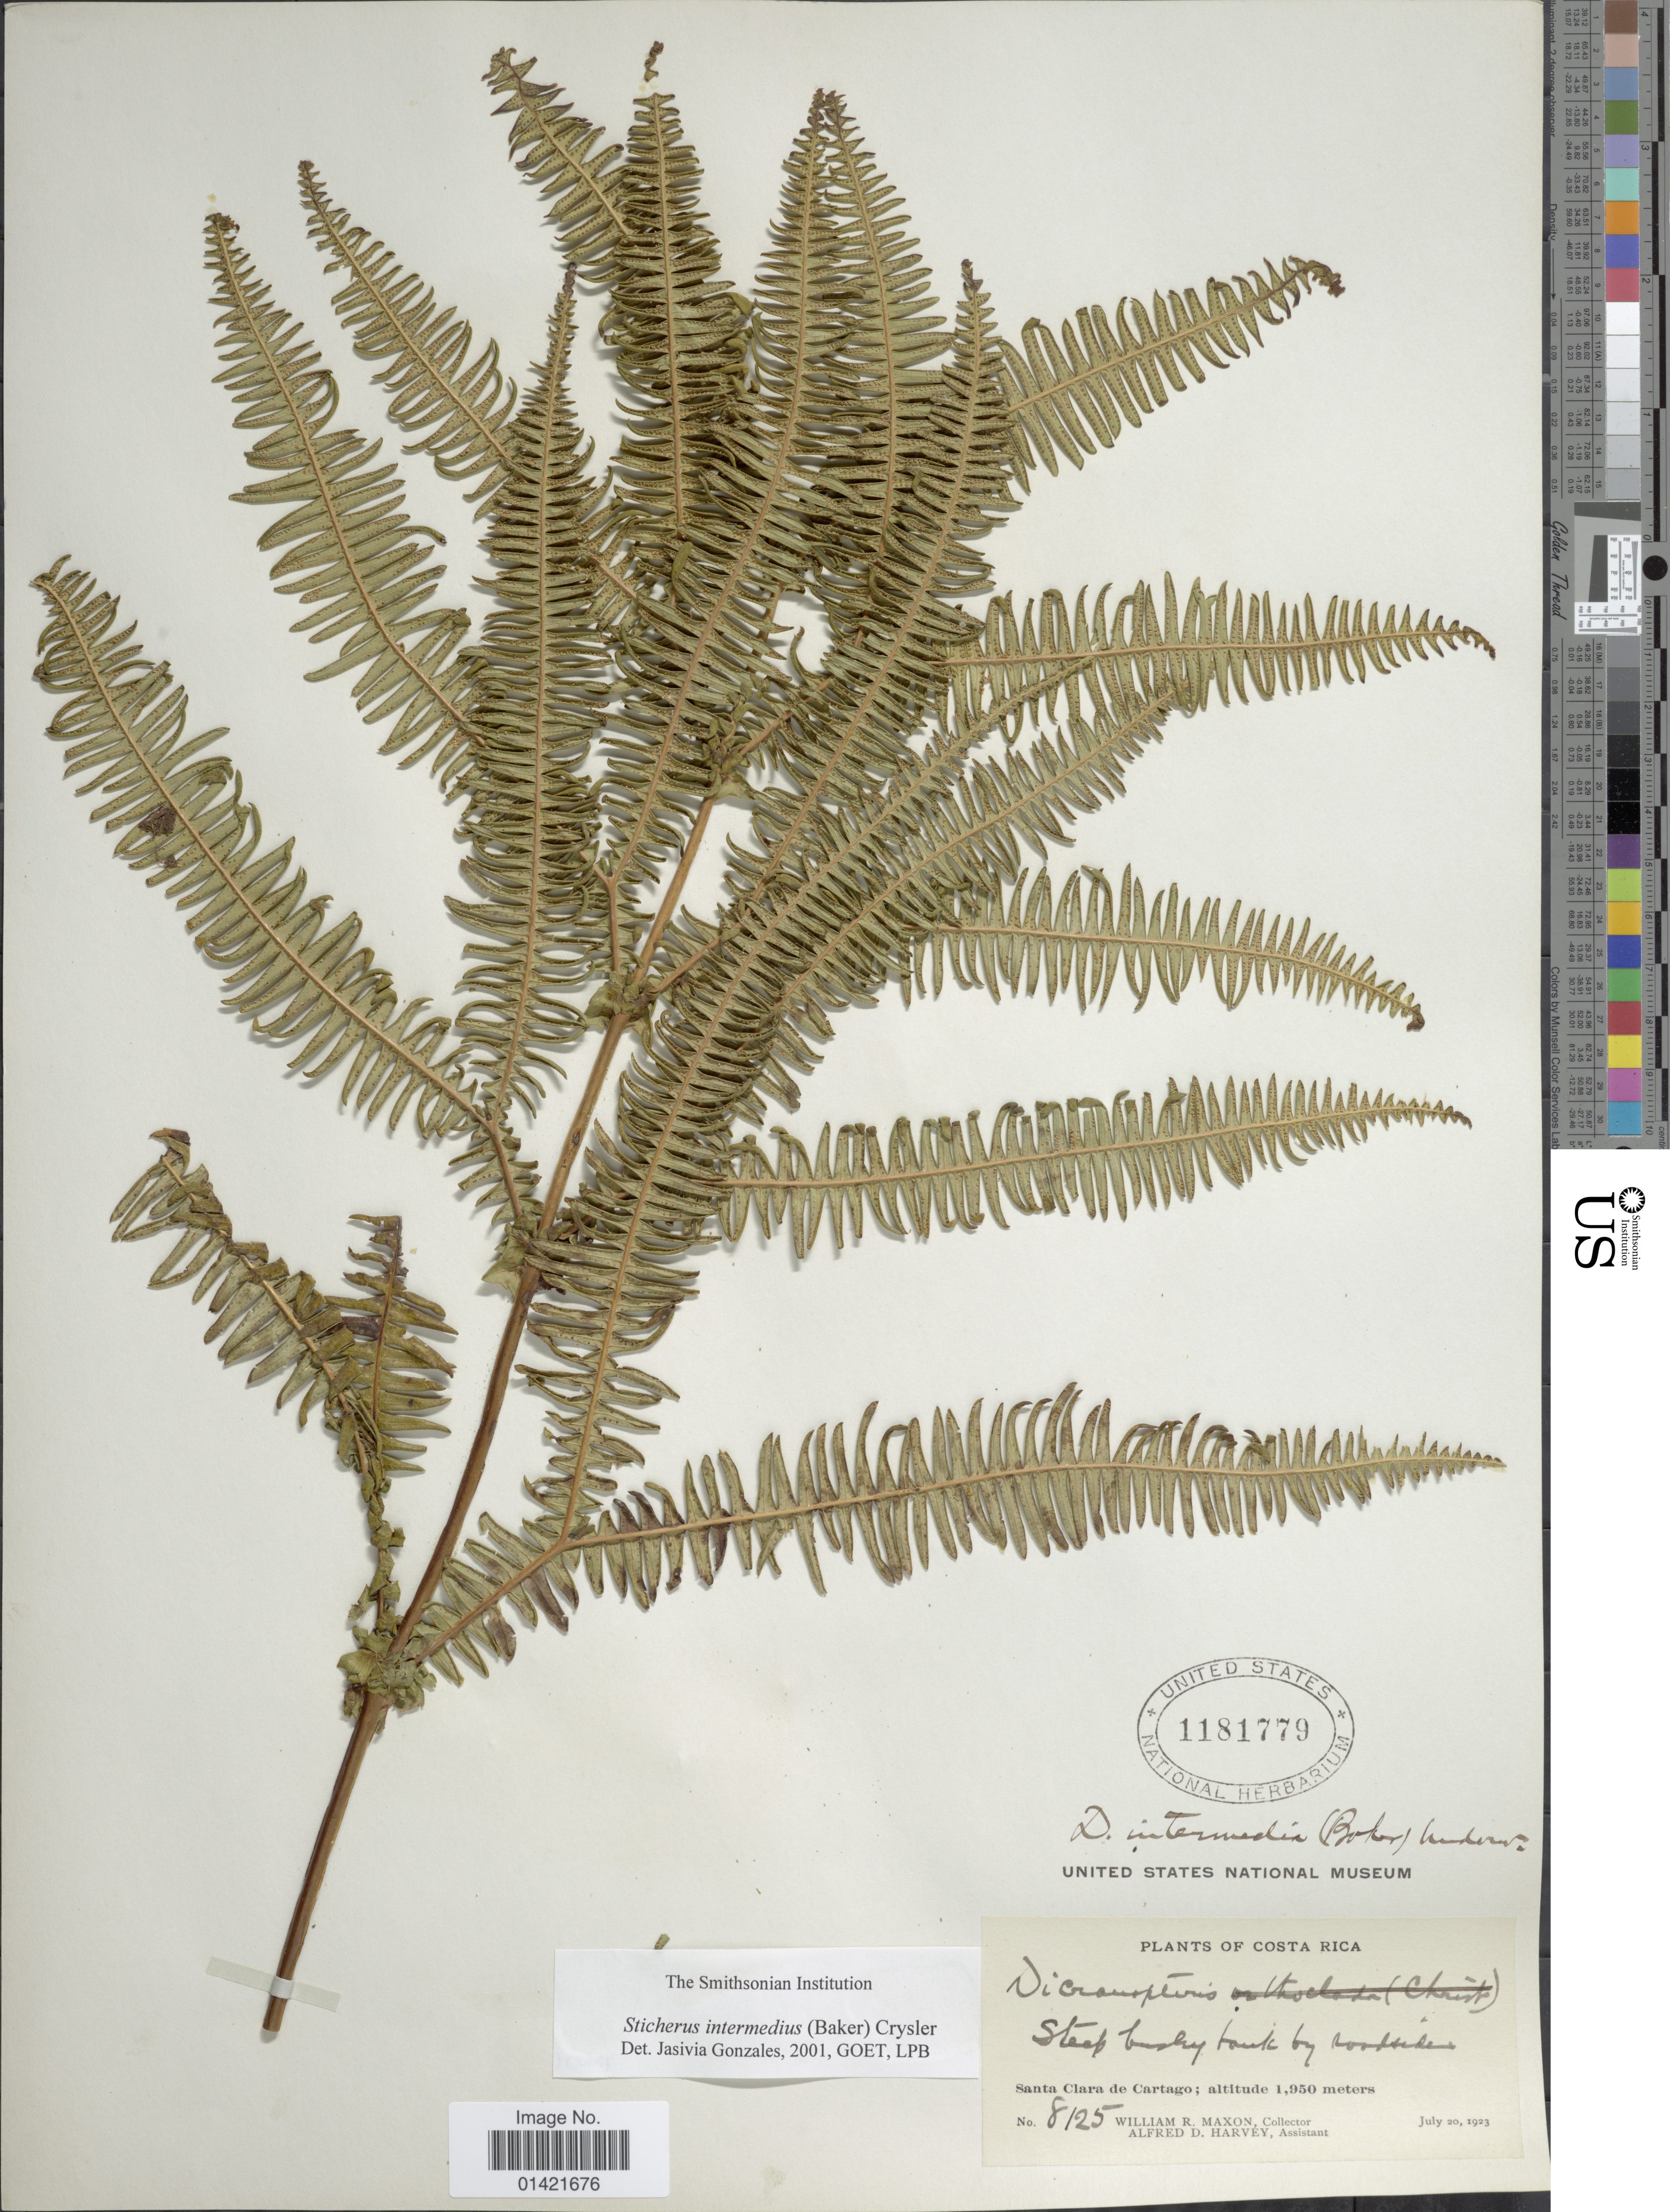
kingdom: Plantae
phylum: Tracheophyta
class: Polypodiopsida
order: Gleicheniales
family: Gleicheniaceae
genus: Sticherus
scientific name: Sticherus intermedius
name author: (Baker) Chrysler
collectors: W. R. Maxon & A. D. Harvey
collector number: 8125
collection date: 1923-07-20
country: Costa Rica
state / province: Cartago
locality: Santa Clara de Cartago.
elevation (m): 1950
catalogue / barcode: US 1181779